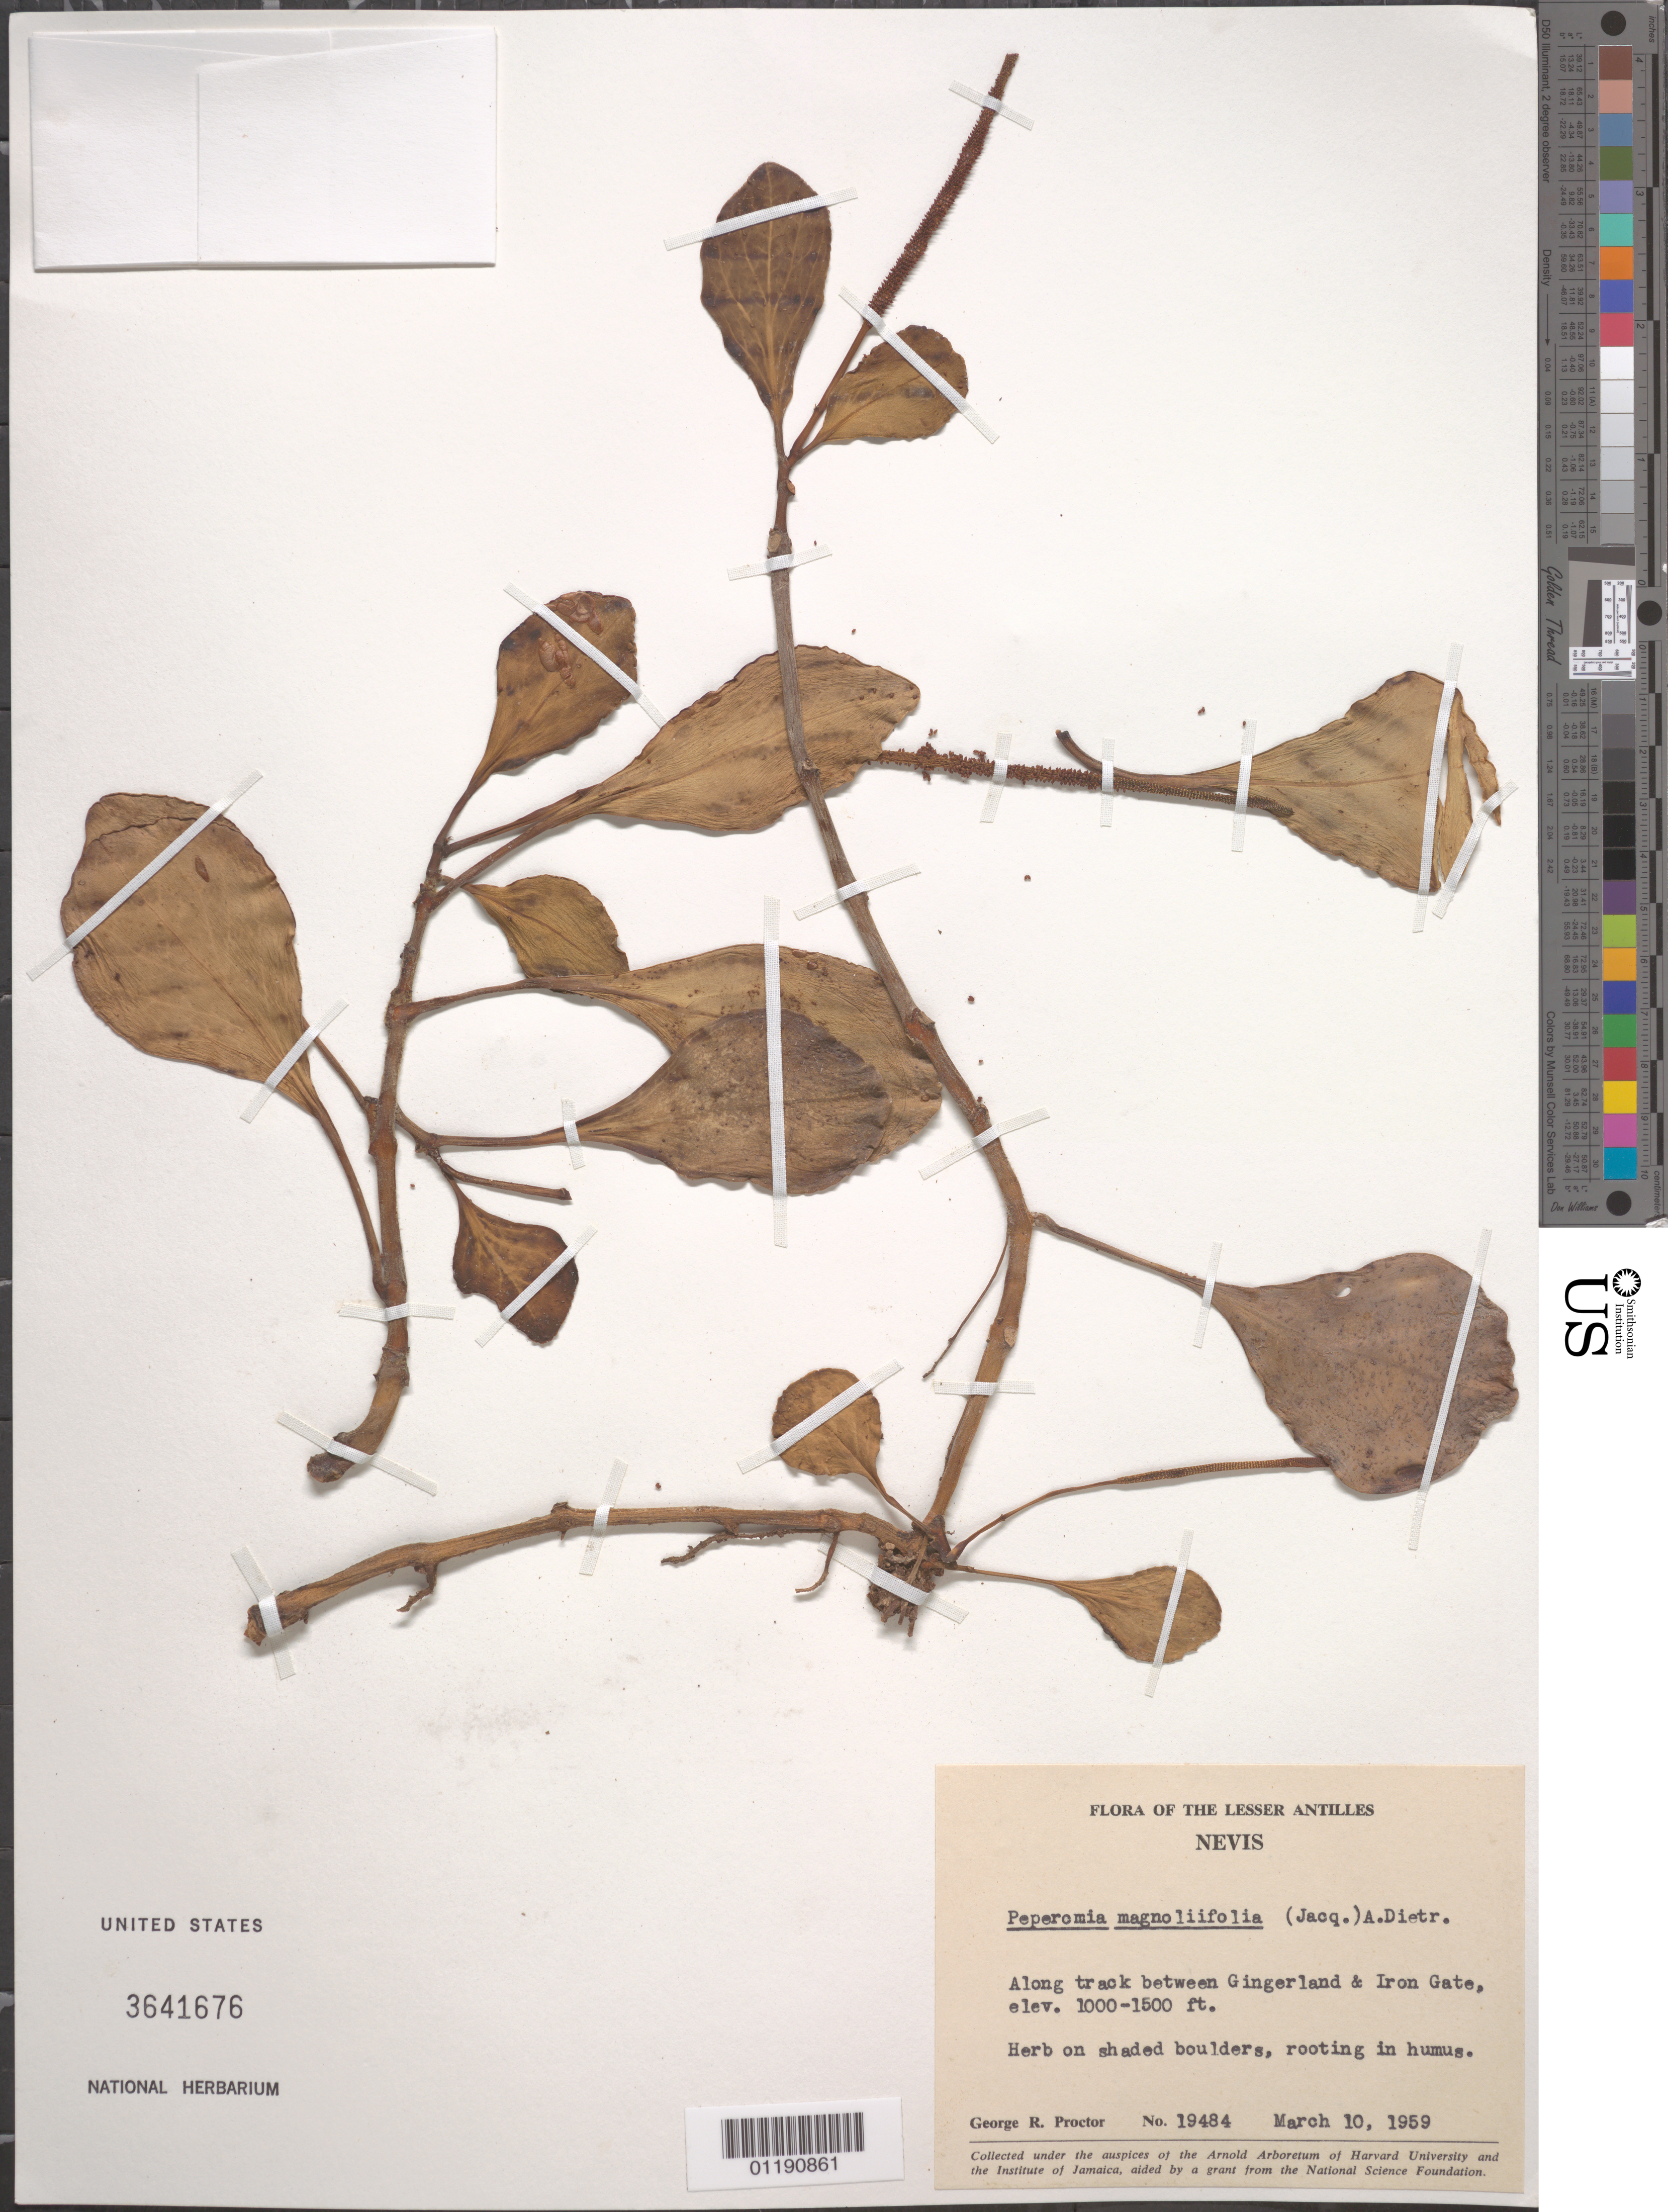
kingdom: Plantae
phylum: Tracheophyta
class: Magnoliopsida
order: Piperales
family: Piperaceae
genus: Peperomia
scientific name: Peperomia magnoliifolia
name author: (Jacq.) A. Dietr.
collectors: G. R. Proctor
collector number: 19484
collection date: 1959-03-10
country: St. Christopher-Nevis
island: Nevis Island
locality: Nevis. ALong track between Gingerland and Iron Gate.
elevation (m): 305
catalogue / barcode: US 3641676